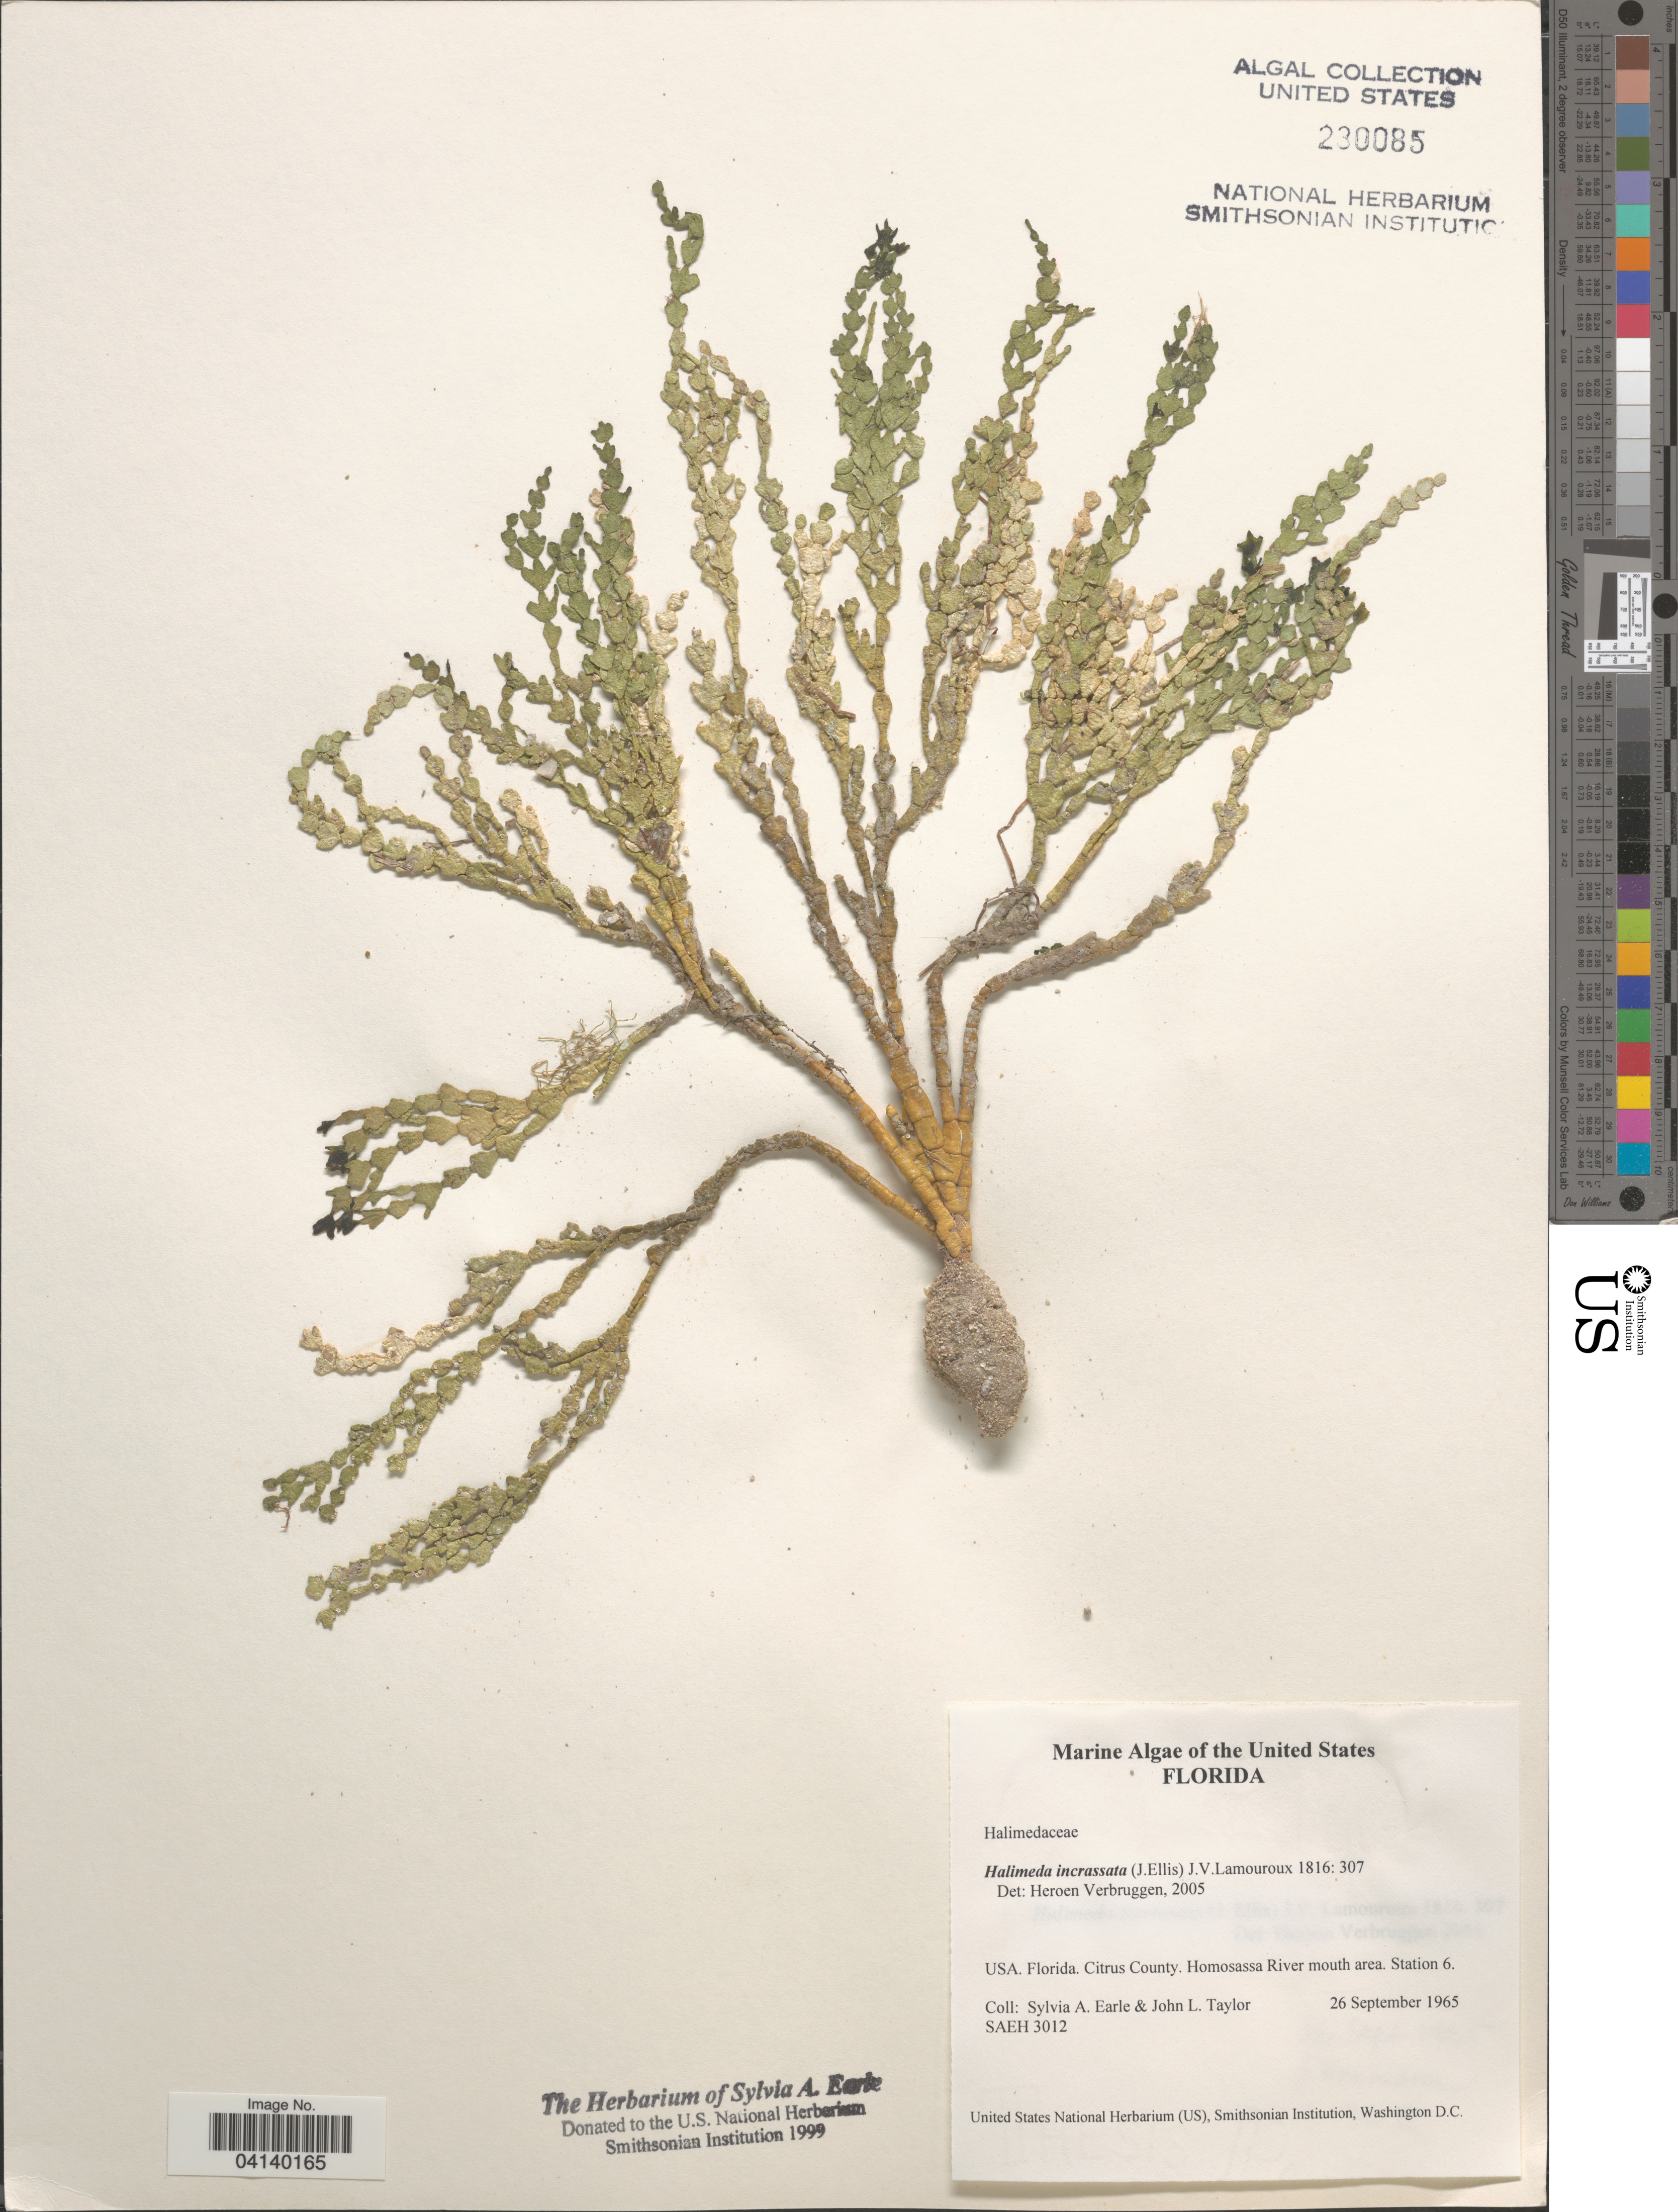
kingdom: Plantae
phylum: Chlorophyta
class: Ulvophyceae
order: Bryopsidales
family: Halimedaceae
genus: Halimeda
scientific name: Halimeda incrassata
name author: (J. Ellis) J.V.Lamouroux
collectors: S. A. Earle & J. L. Taylor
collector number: SAEH3012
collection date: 1965-09-26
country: United States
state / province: Florida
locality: Citrus County. Homosassa River mouth area. Station 6.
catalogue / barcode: US 230085